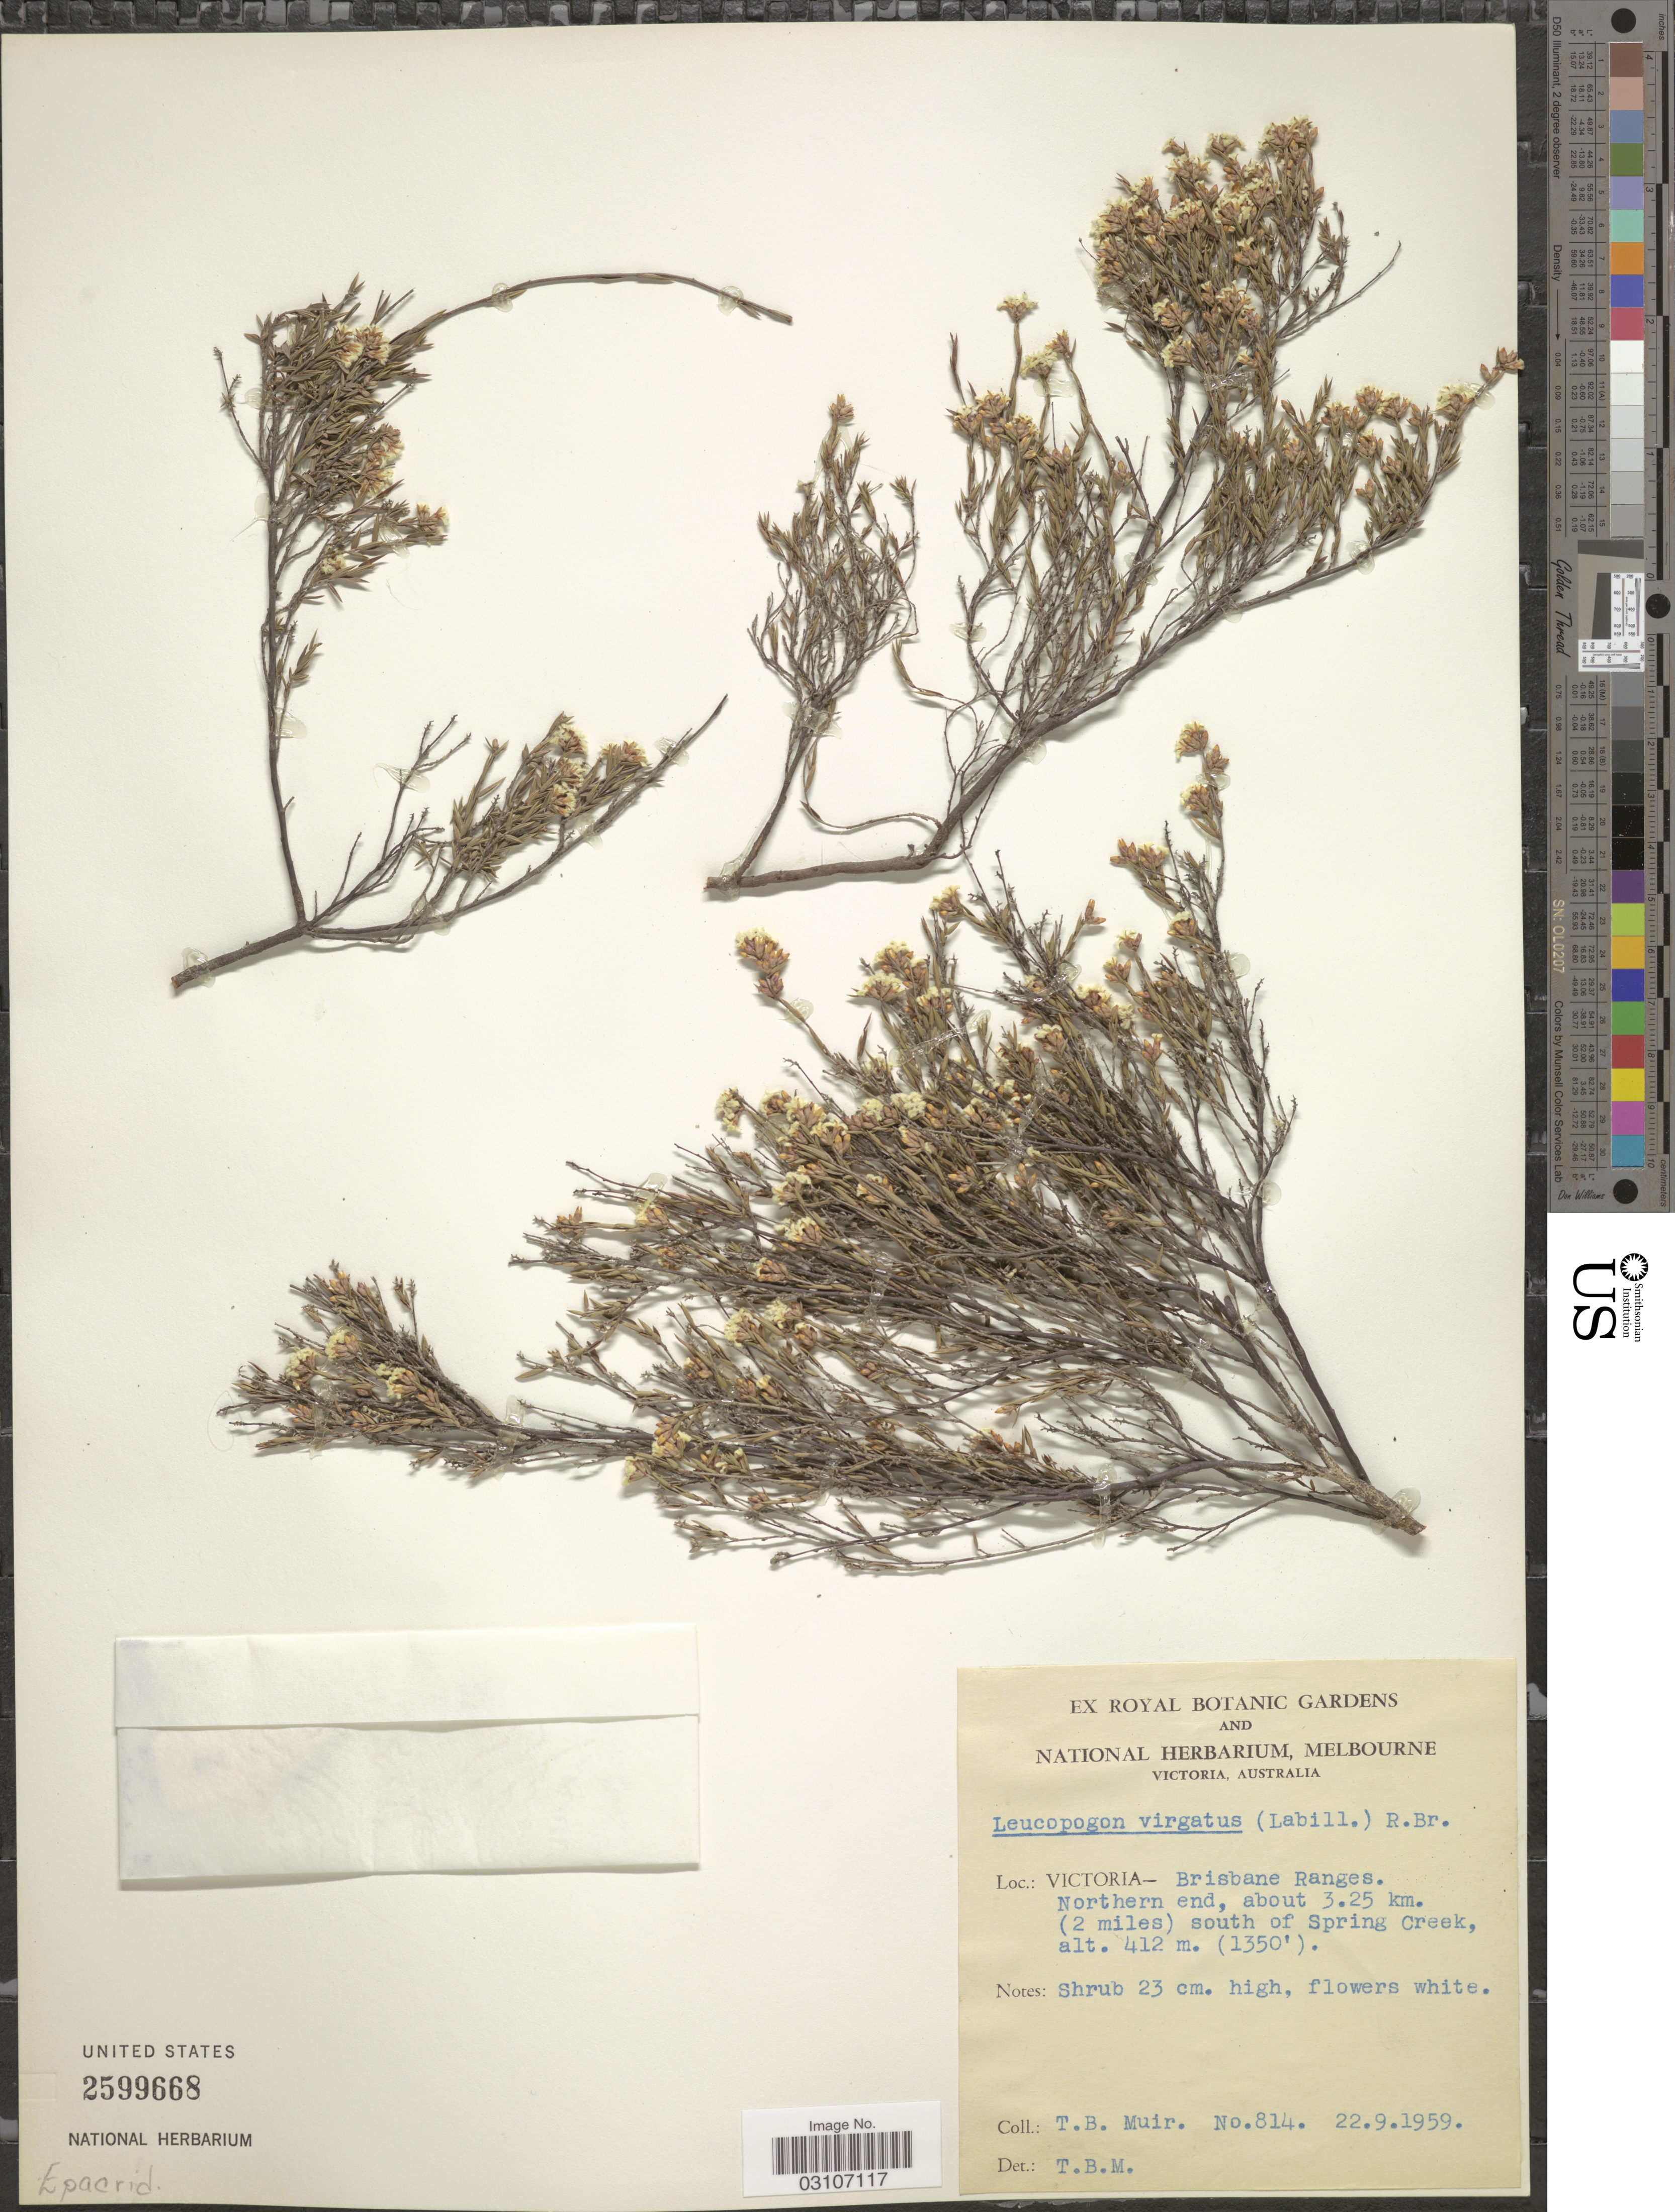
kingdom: Plantae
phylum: Tracheophyta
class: Magnoliopsida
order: Ericales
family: Ericaceae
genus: Leucopogon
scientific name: Leucopogon virgatus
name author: R. Br.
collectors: T. Muir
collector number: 814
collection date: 1959-09-22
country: Australia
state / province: Victoria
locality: Victoria- Brisbane Ranges. Northern end, about 3.25 km. (2 miles) south of Spring Creek.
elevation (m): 411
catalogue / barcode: US 2599668